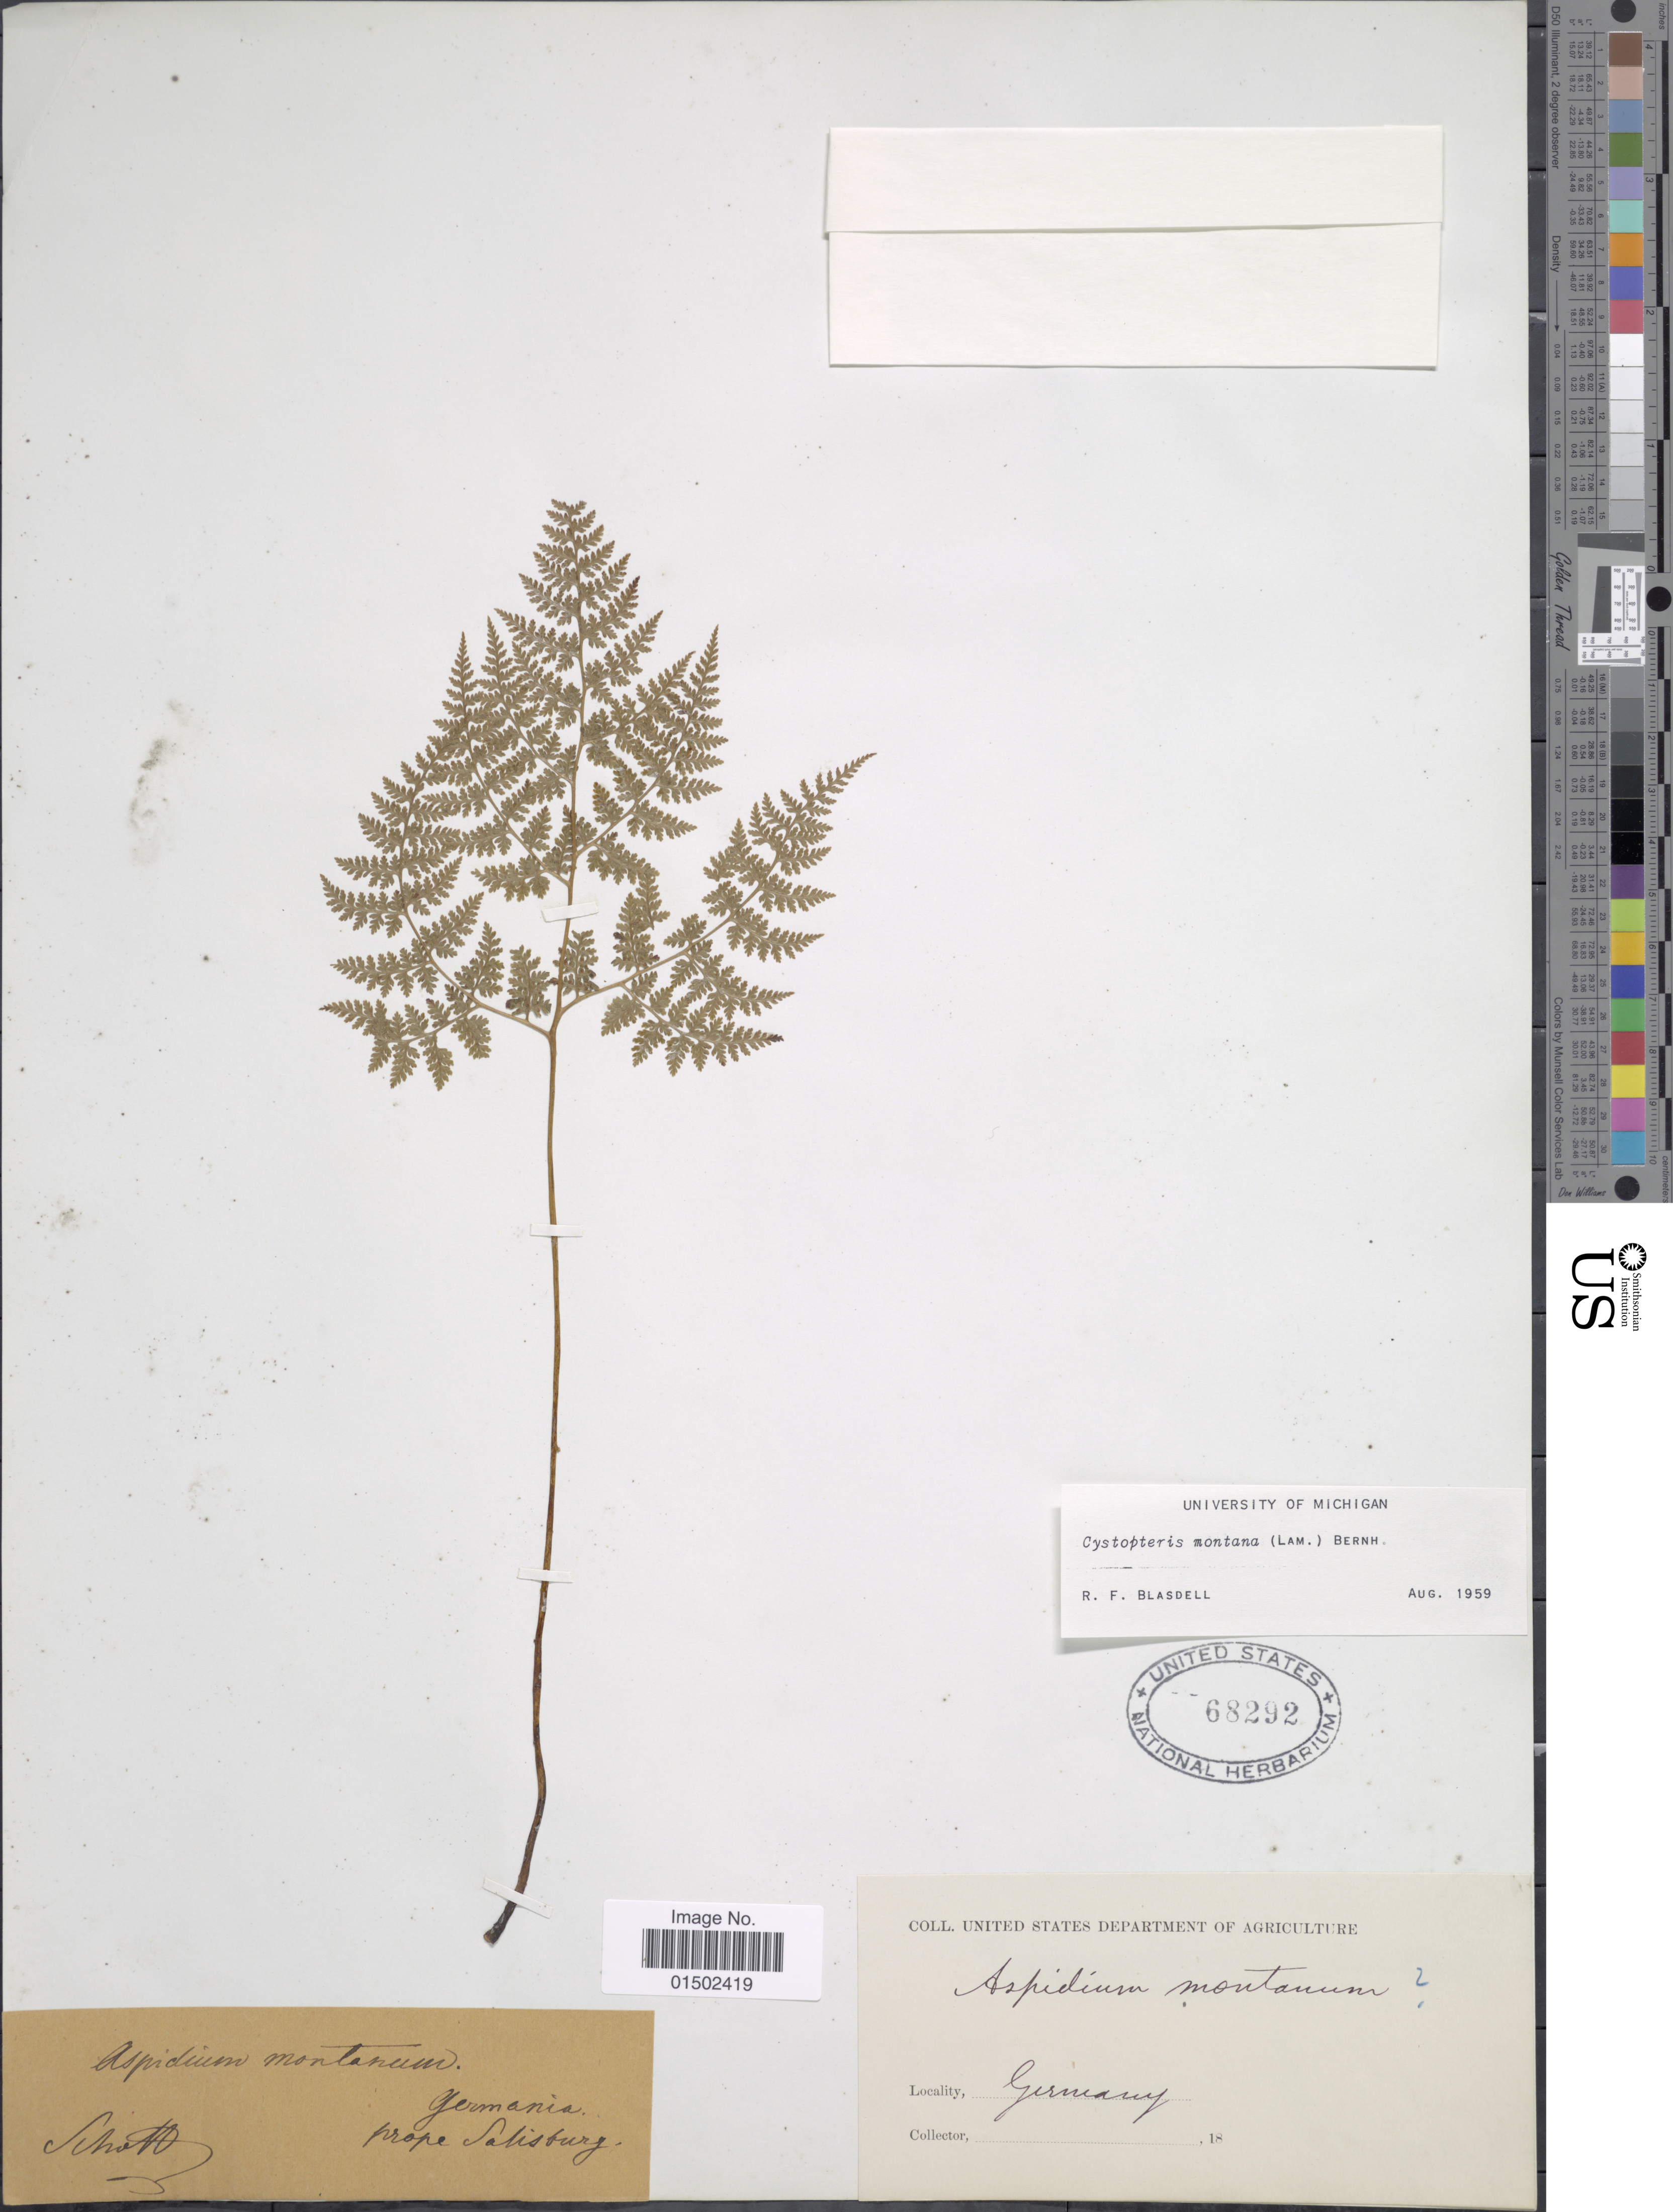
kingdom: Plantae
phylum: Tracheophyta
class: Polypodiopsida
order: Polypodiales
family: Cystopteridaceae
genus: Cystopteris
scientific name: Cystopteris montana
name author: (Lam.) Desv.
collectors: Schott, --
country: Austria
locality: Prope Salisburg [near Salzburg]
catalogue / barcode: US 68292